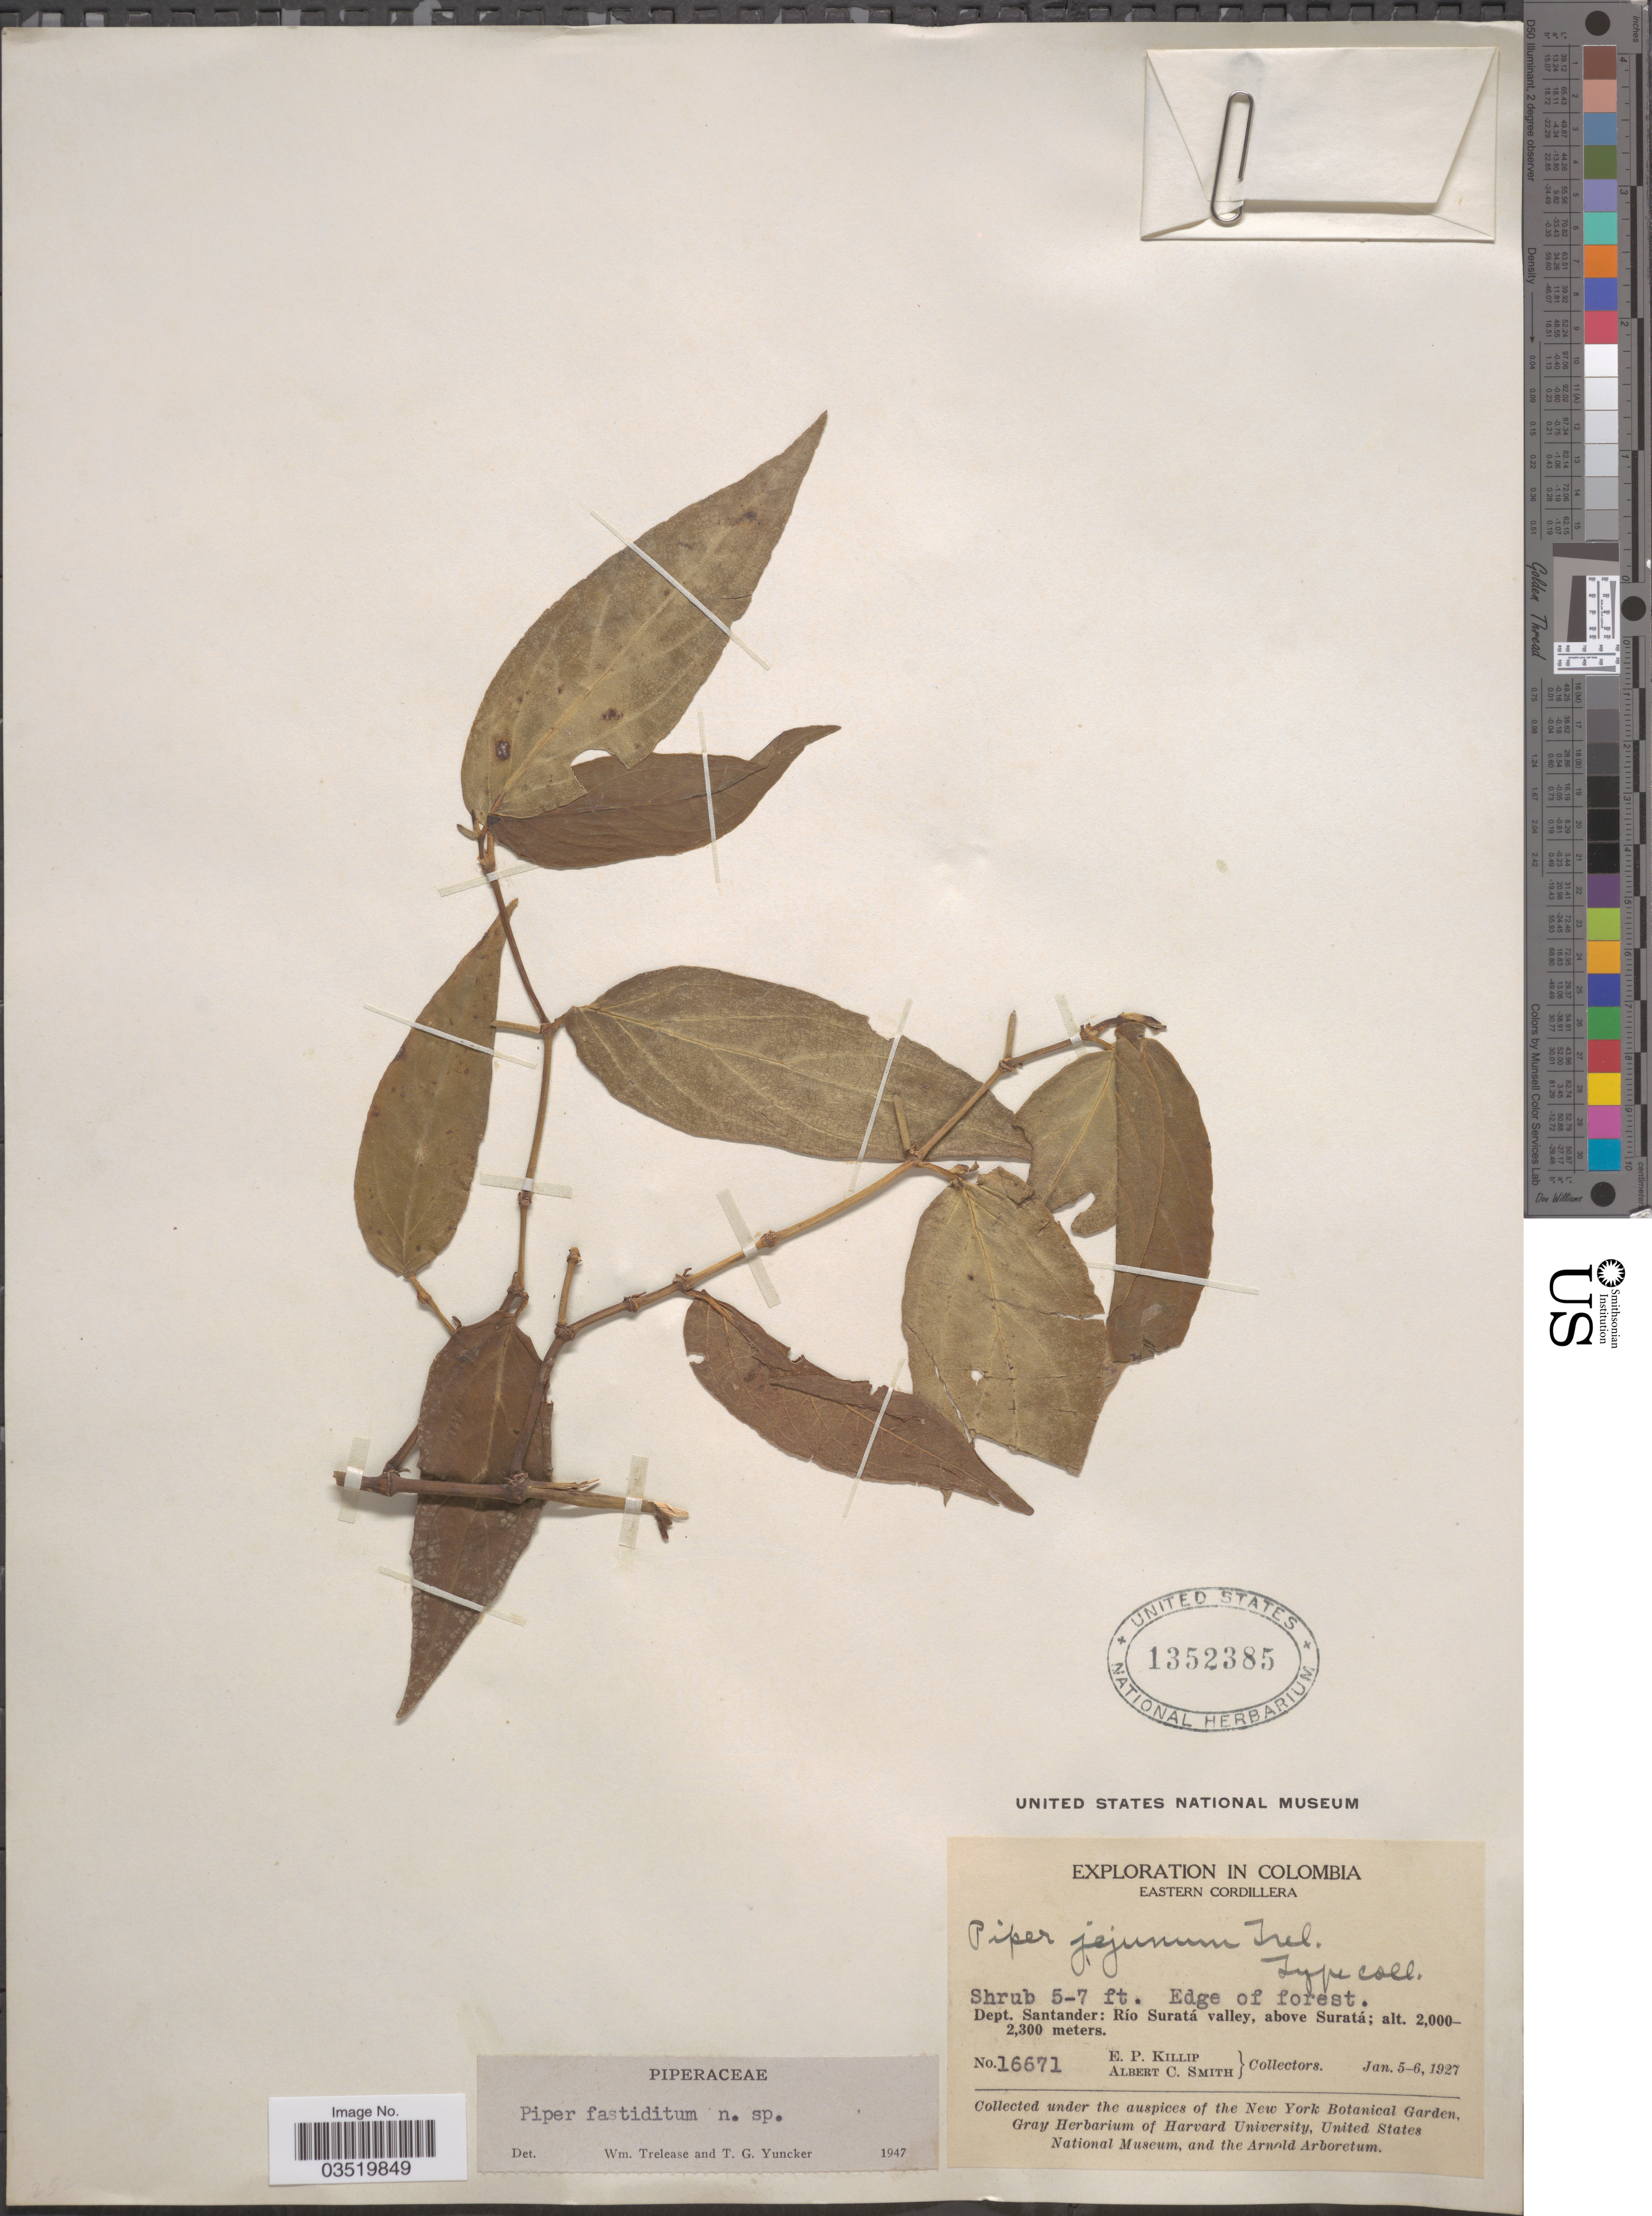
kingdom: Plantae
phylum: Tracheophyta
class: Magnoliopsida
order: Piperales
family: Piperaceae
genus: Piper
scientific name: Piper fastiditum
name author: Trel. & Yunck.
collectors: E. P. Killip & A. C. Smith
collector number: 16671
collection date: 1927-01-05/1927-01-06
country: Colombia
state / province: Santander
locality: Eastern Cordillera. Dept. Santander: Río Suratá valley, above Suratá.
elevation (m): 2000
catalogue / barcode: US 1352385